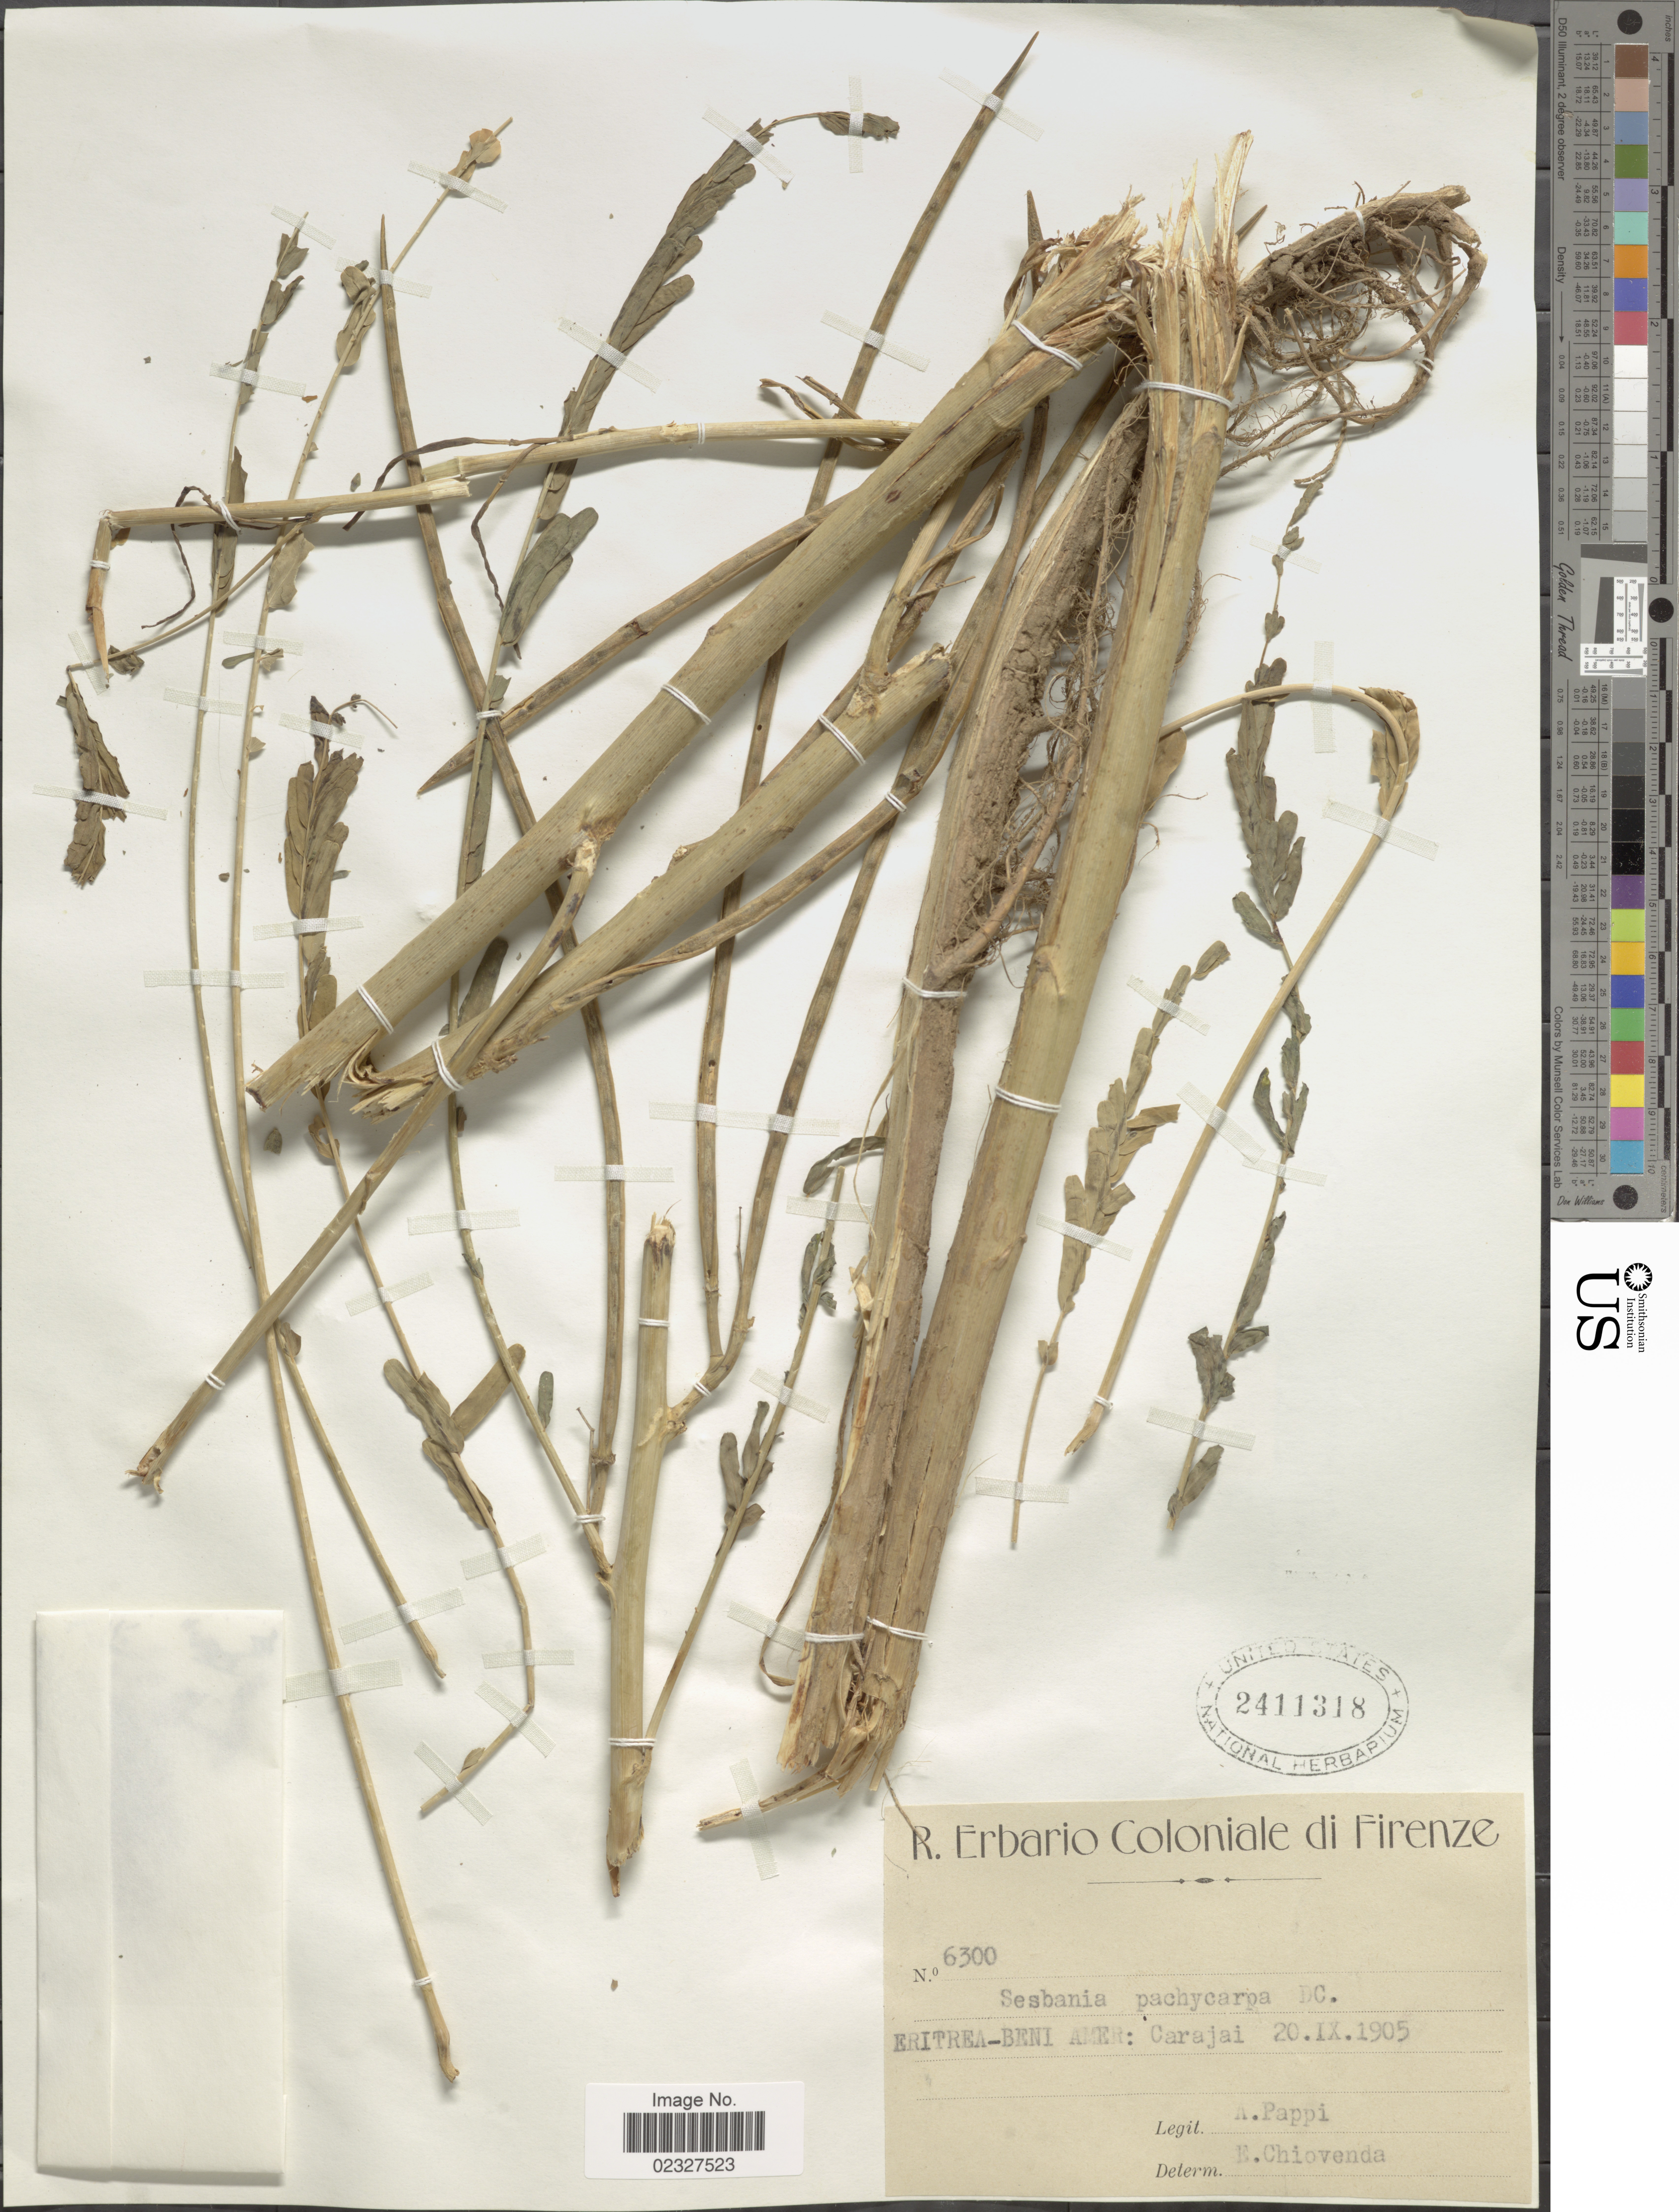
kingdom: Plantae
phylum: Tracheophyta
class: Magnoliopsida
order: Fabales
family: Fabaceae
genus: Sesbania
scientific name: Sesbania pachycarpa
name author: DC.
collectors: A. Pappi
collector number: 6300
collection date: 1905-09-20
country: Eritrea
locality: R. Erbario Coloniale di Firenze, Eritrea-Beni Amer: Carajai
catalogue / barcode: US 2411318